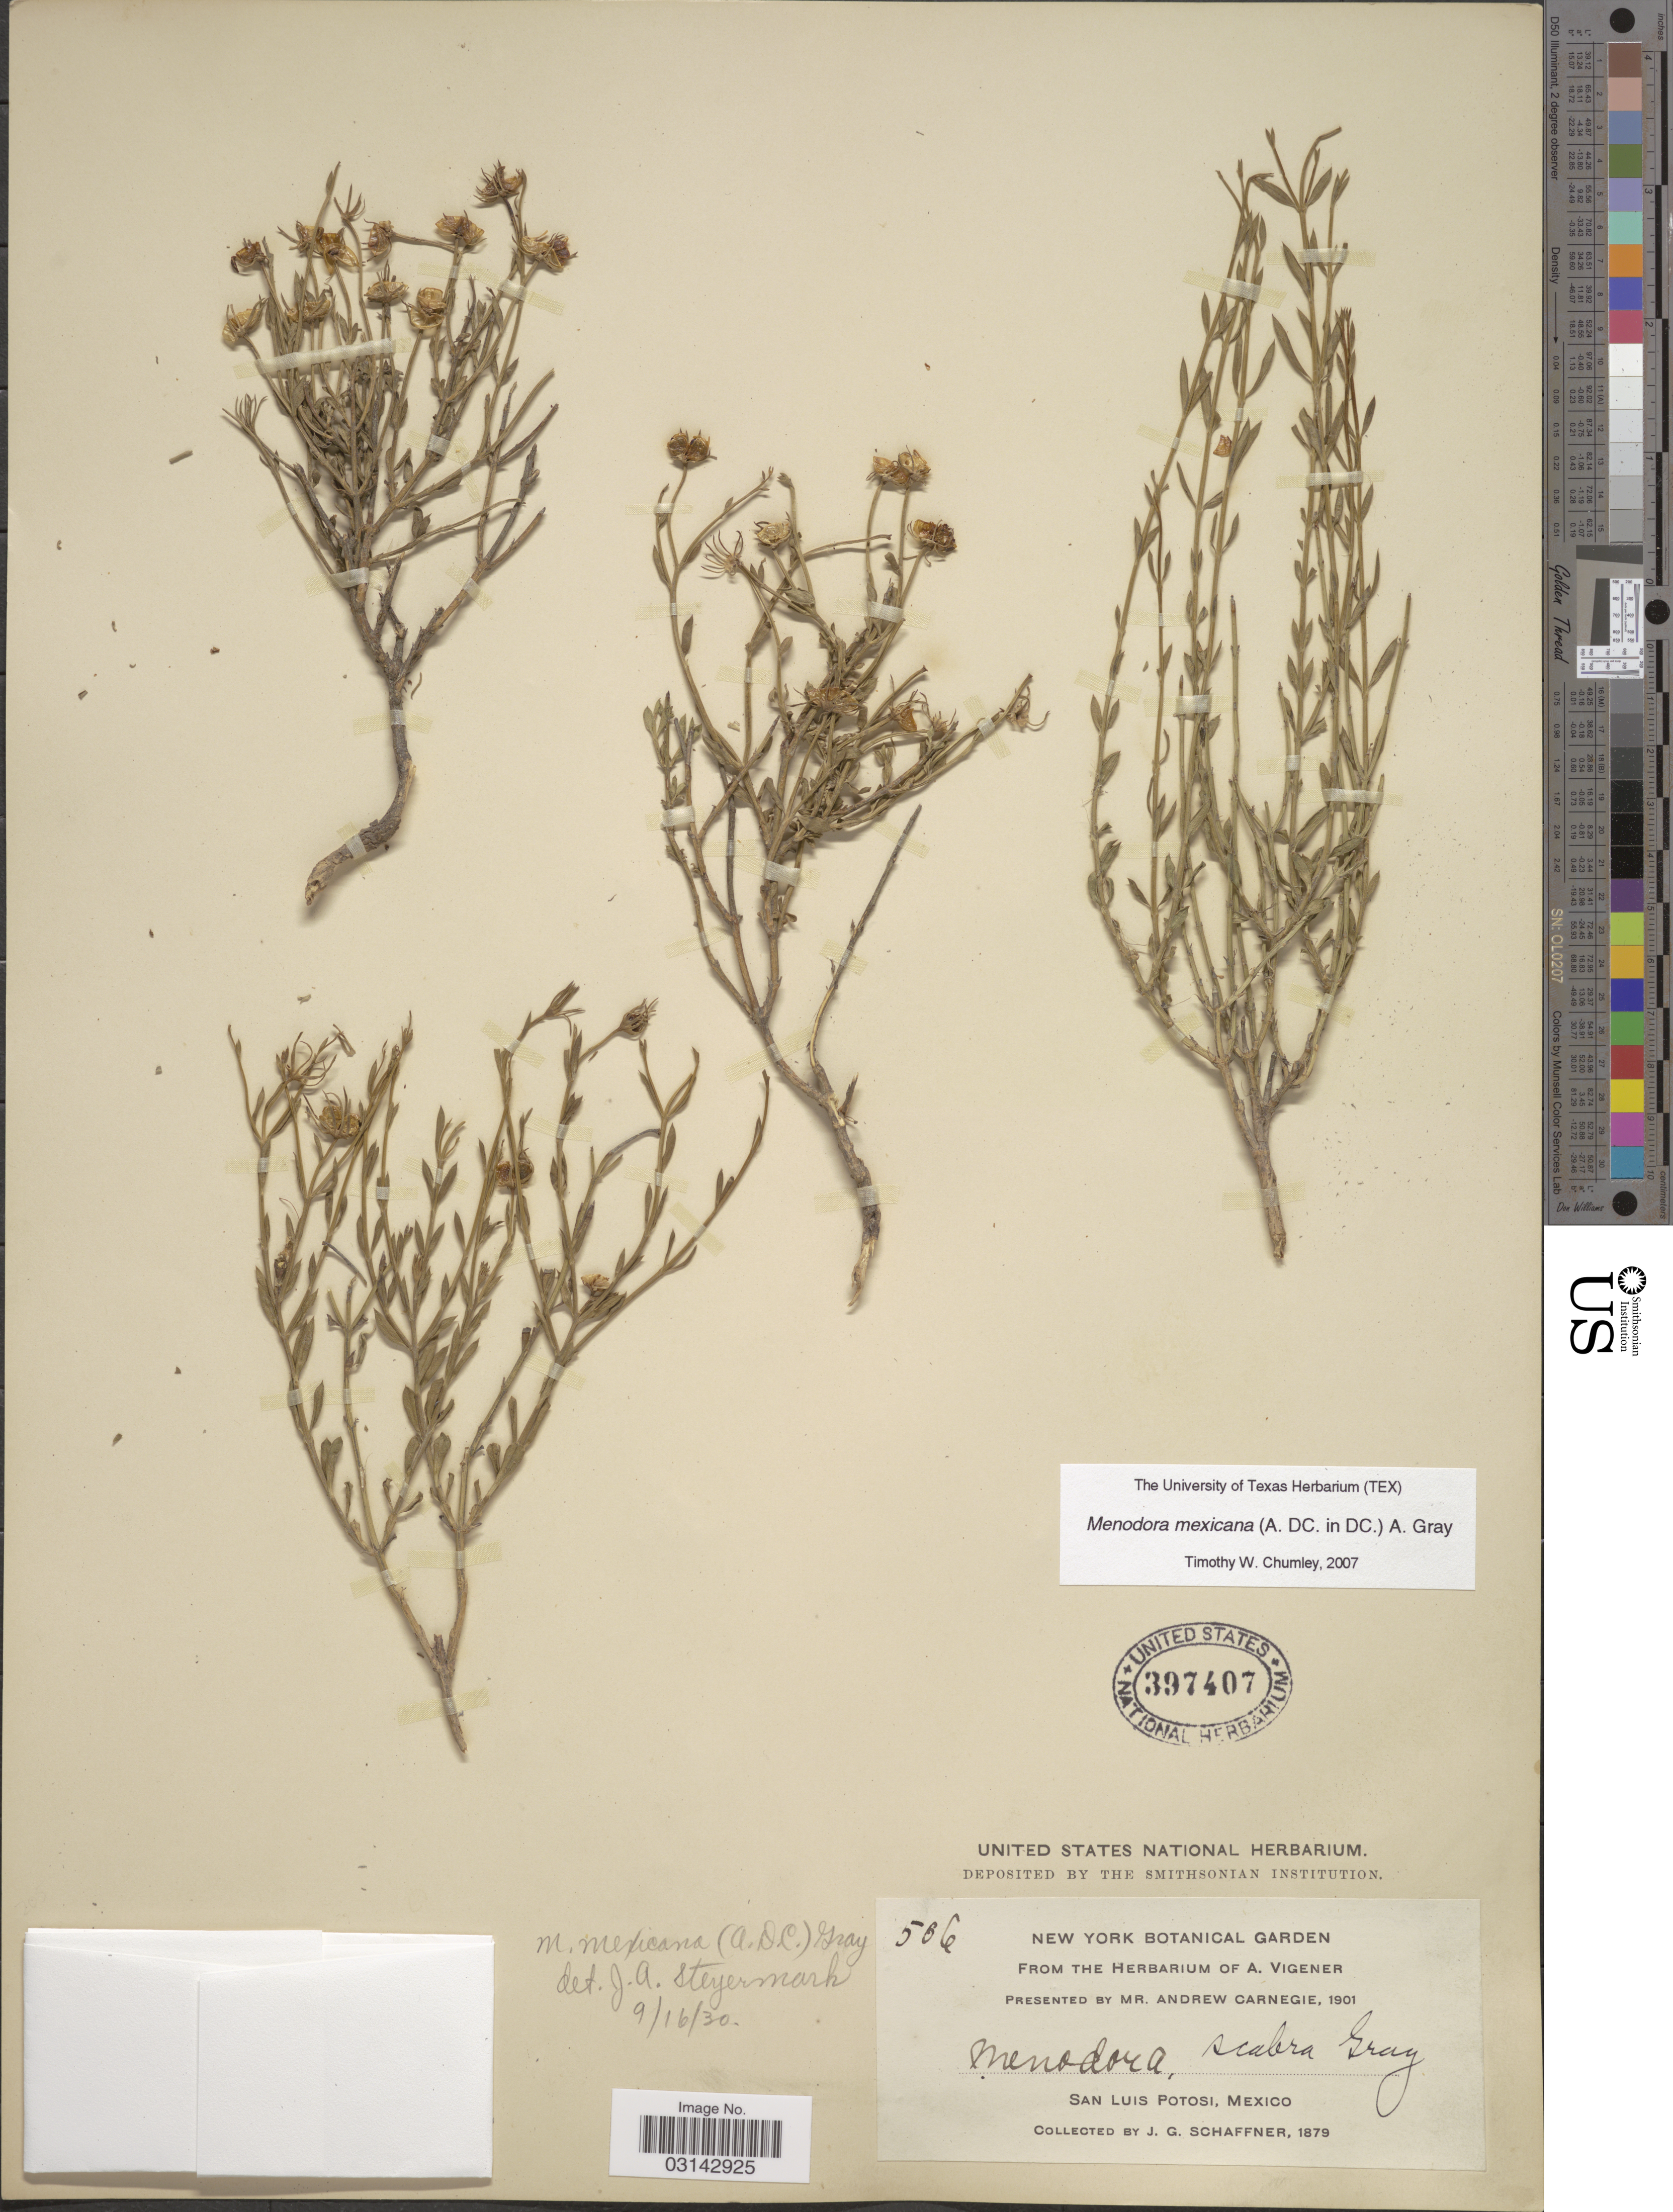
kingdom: Plantae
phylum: Tracheophyta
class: Magnoliopsida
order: Lamiales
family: Oleaceae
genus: Menodora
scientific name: Menodora mexicana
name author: (A. DC.) A. Gray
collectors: J. G. Schaffner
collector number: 566*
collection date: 1879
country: Mexico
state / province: San Luis Potosí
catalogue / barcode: US 397407